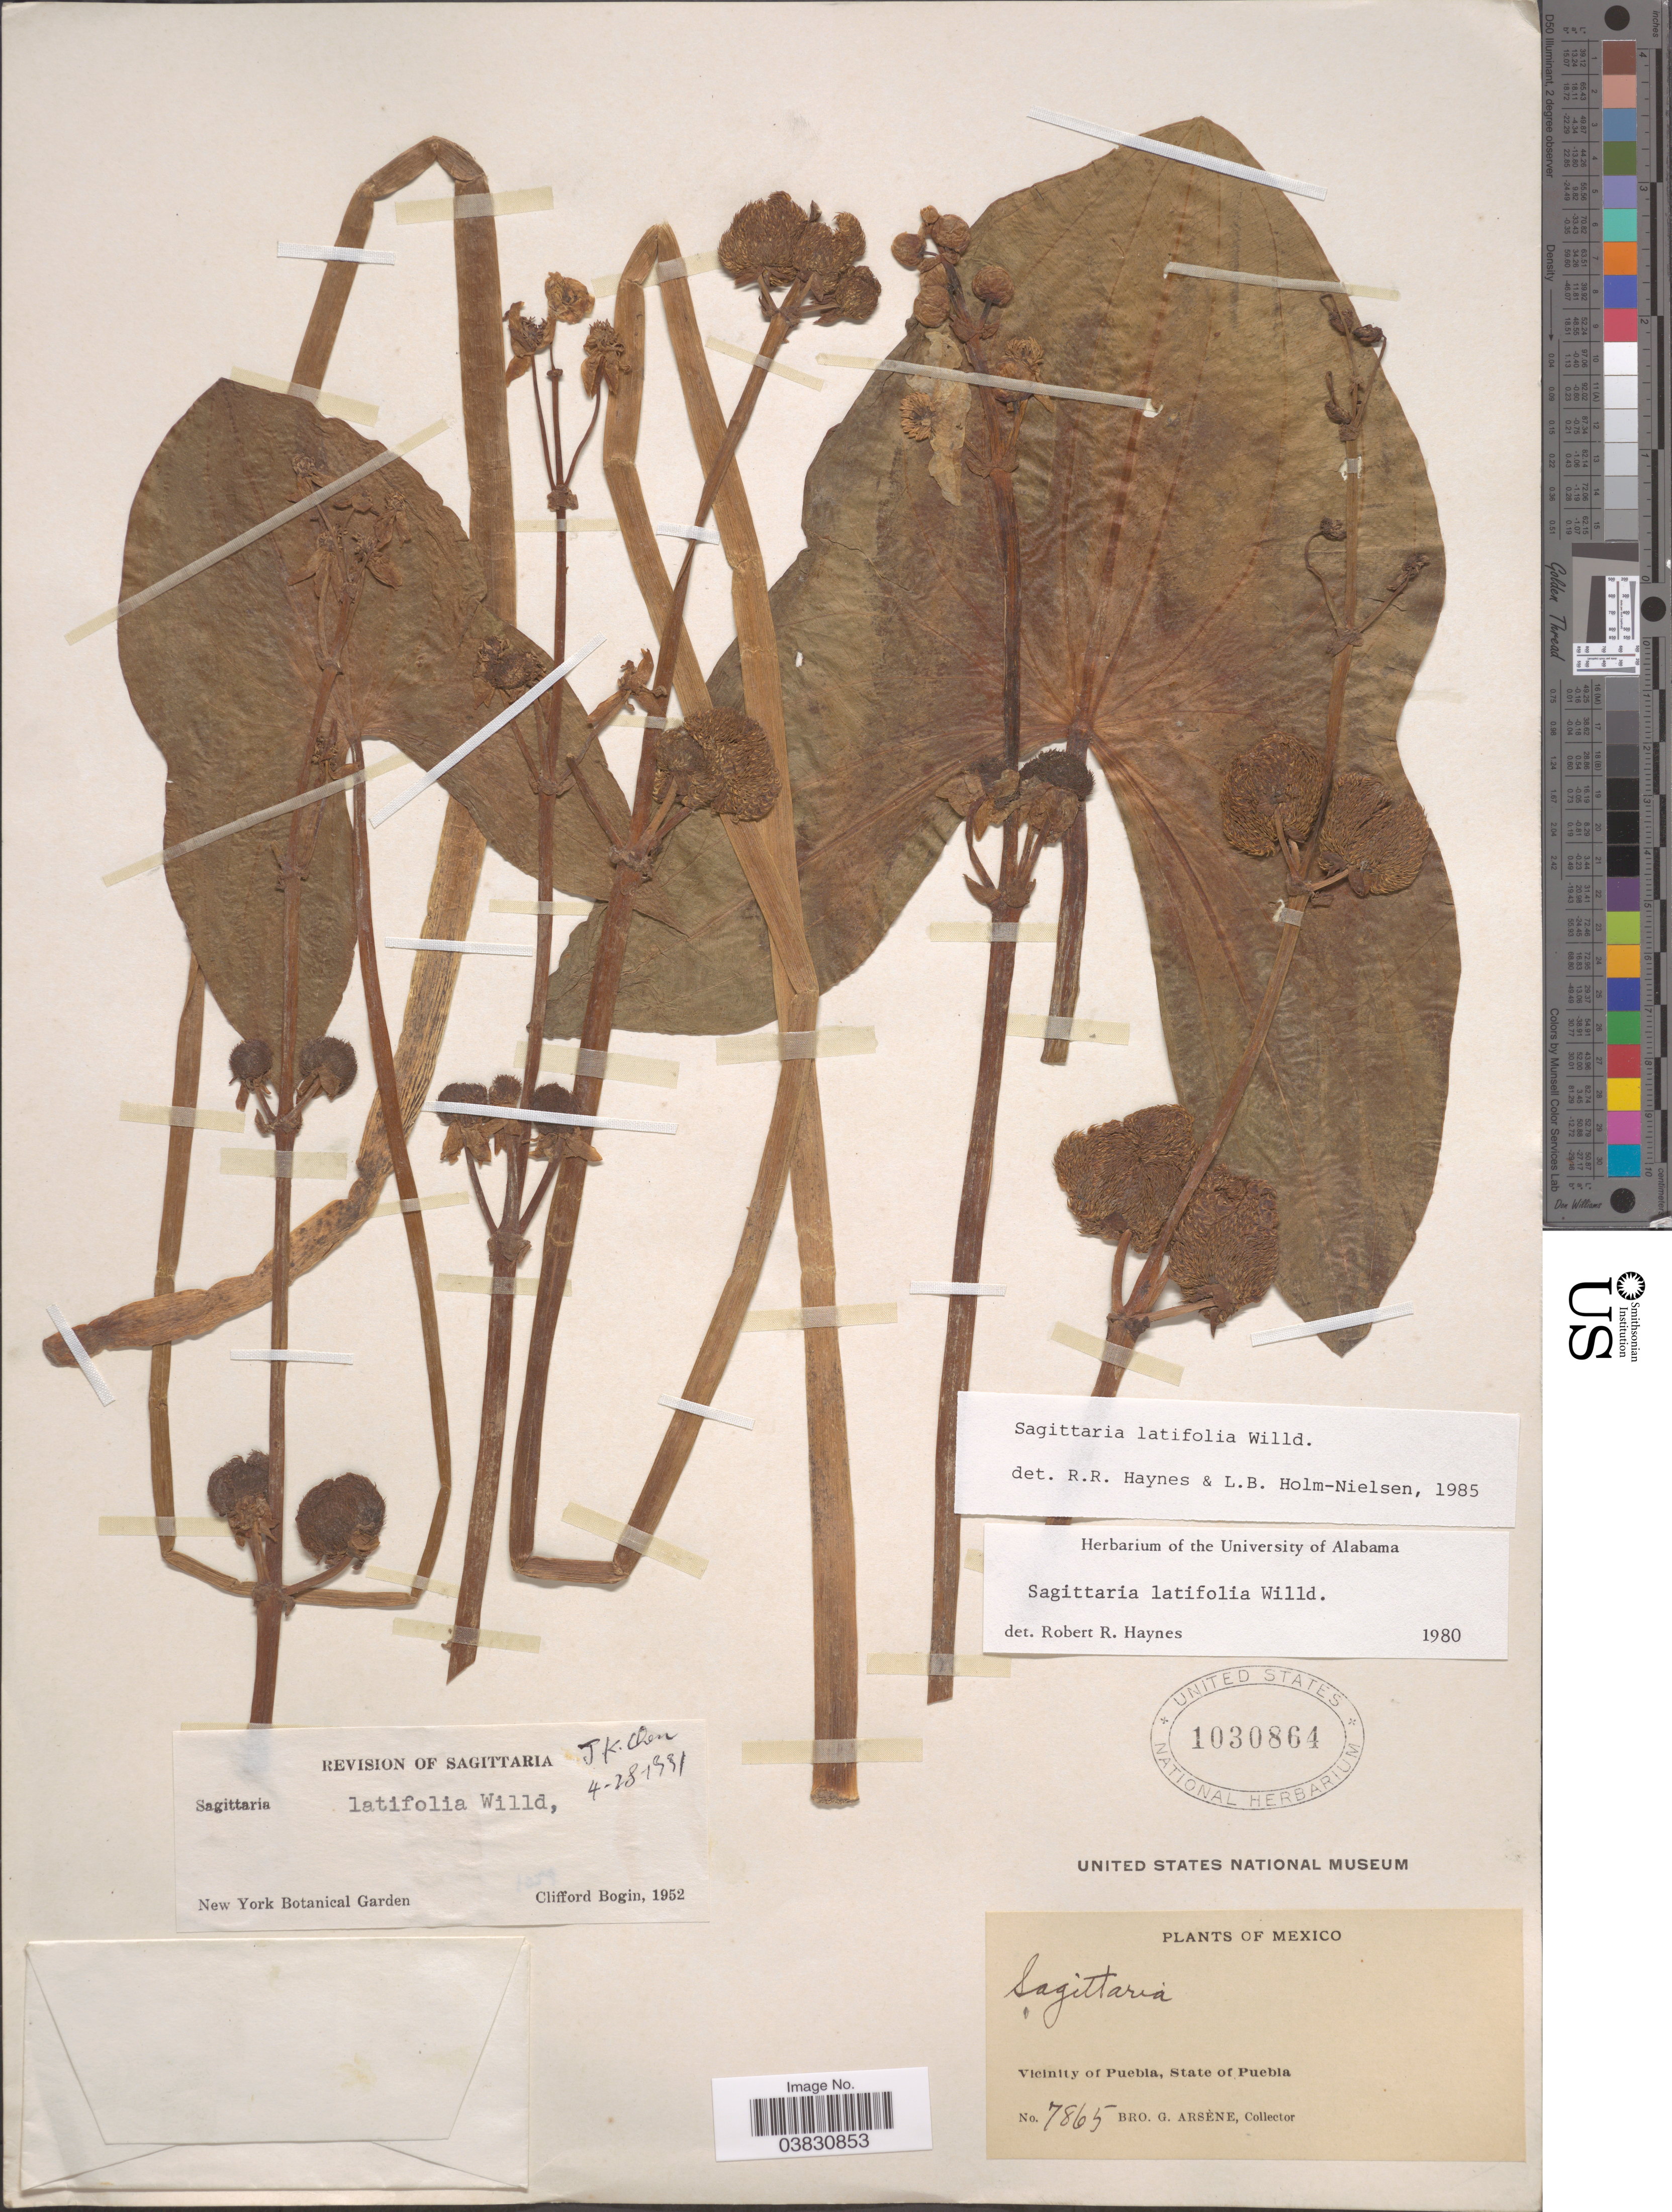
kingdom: Plantae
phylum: Tracheophyta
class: Liliopsida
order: Alismatales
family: Alismataceae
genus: Sagittaria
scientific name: Sagittaria latifolia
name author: Willd.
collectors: Bro. G. Arsène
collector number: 7865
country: Mexico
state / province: Puebla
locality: Vicinity of Puebla.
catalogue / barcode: US 1030864